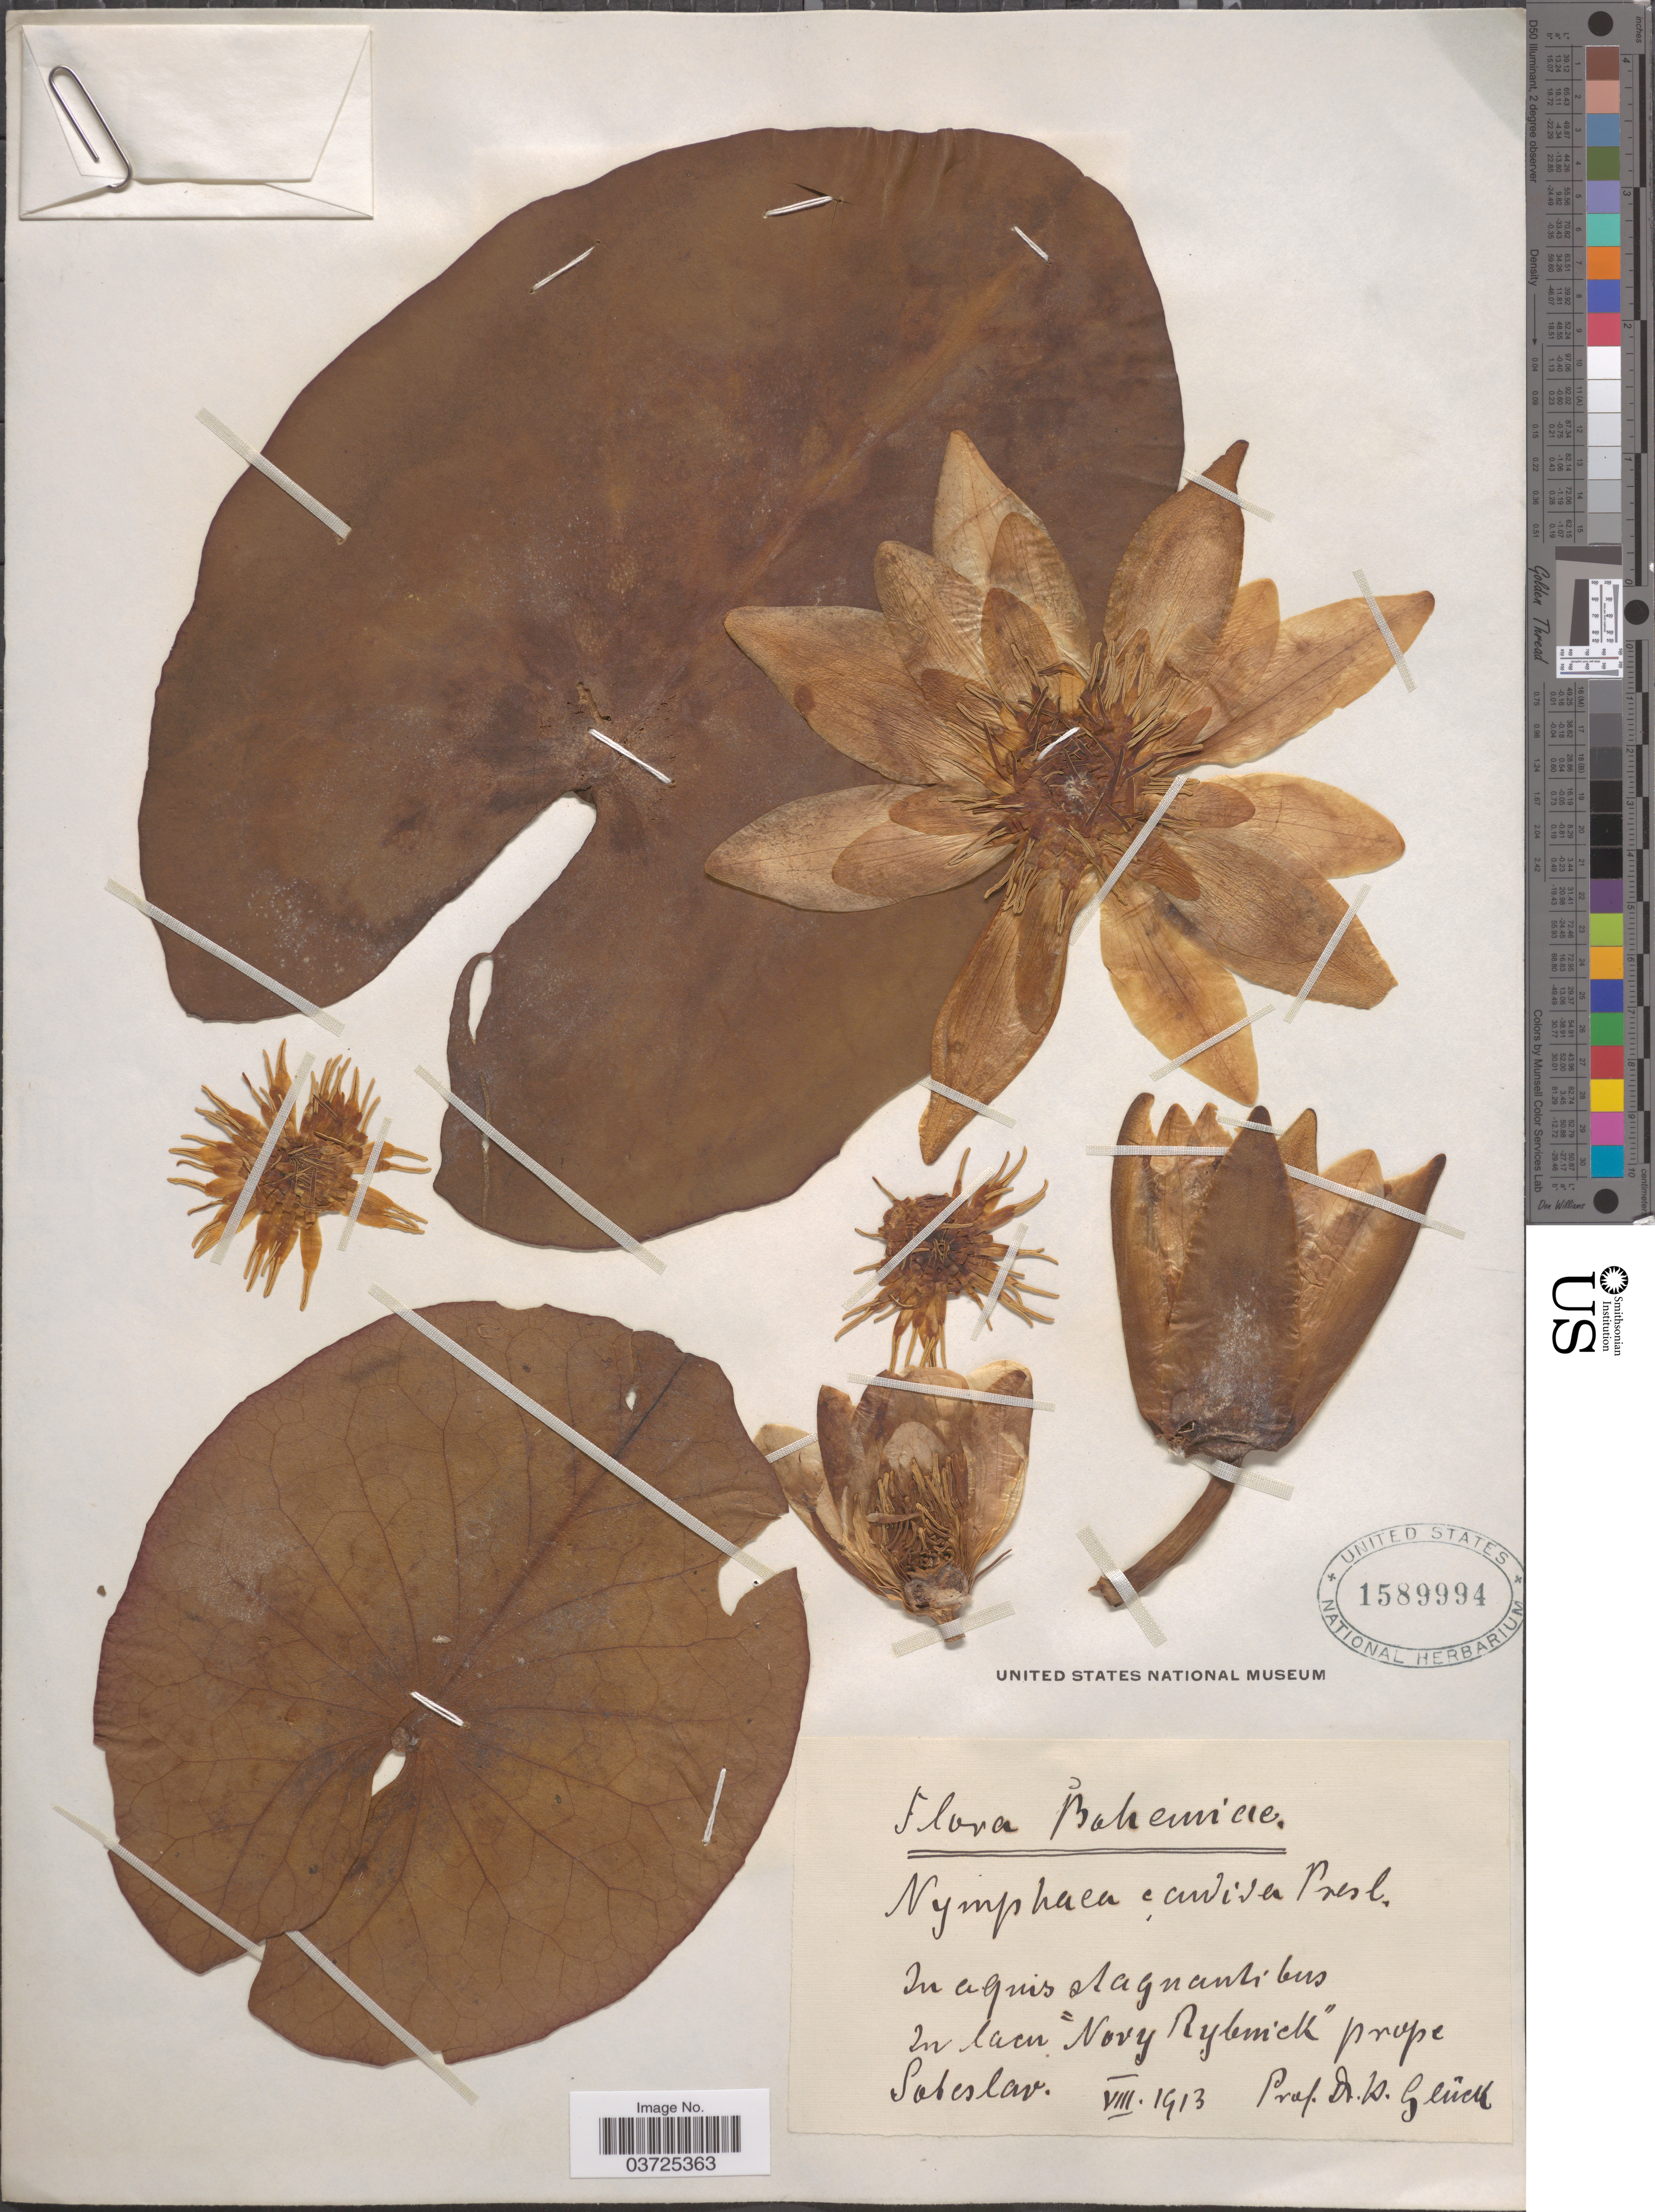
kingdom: Plantae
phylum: Tracheophyta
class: Magnoliopsida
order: Nymphaeales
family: Nymphaeaceae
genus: Nymphaea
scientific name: Nymphaea candida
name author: J. Presl & C. Presl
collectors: H. Glück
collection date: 1913-08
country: Czechia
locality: Bohemiae. In aguis stagnantibus In lacu "Novy Rybmiclh" prope Sateslav. [interpreted]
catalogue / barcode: US 1589994